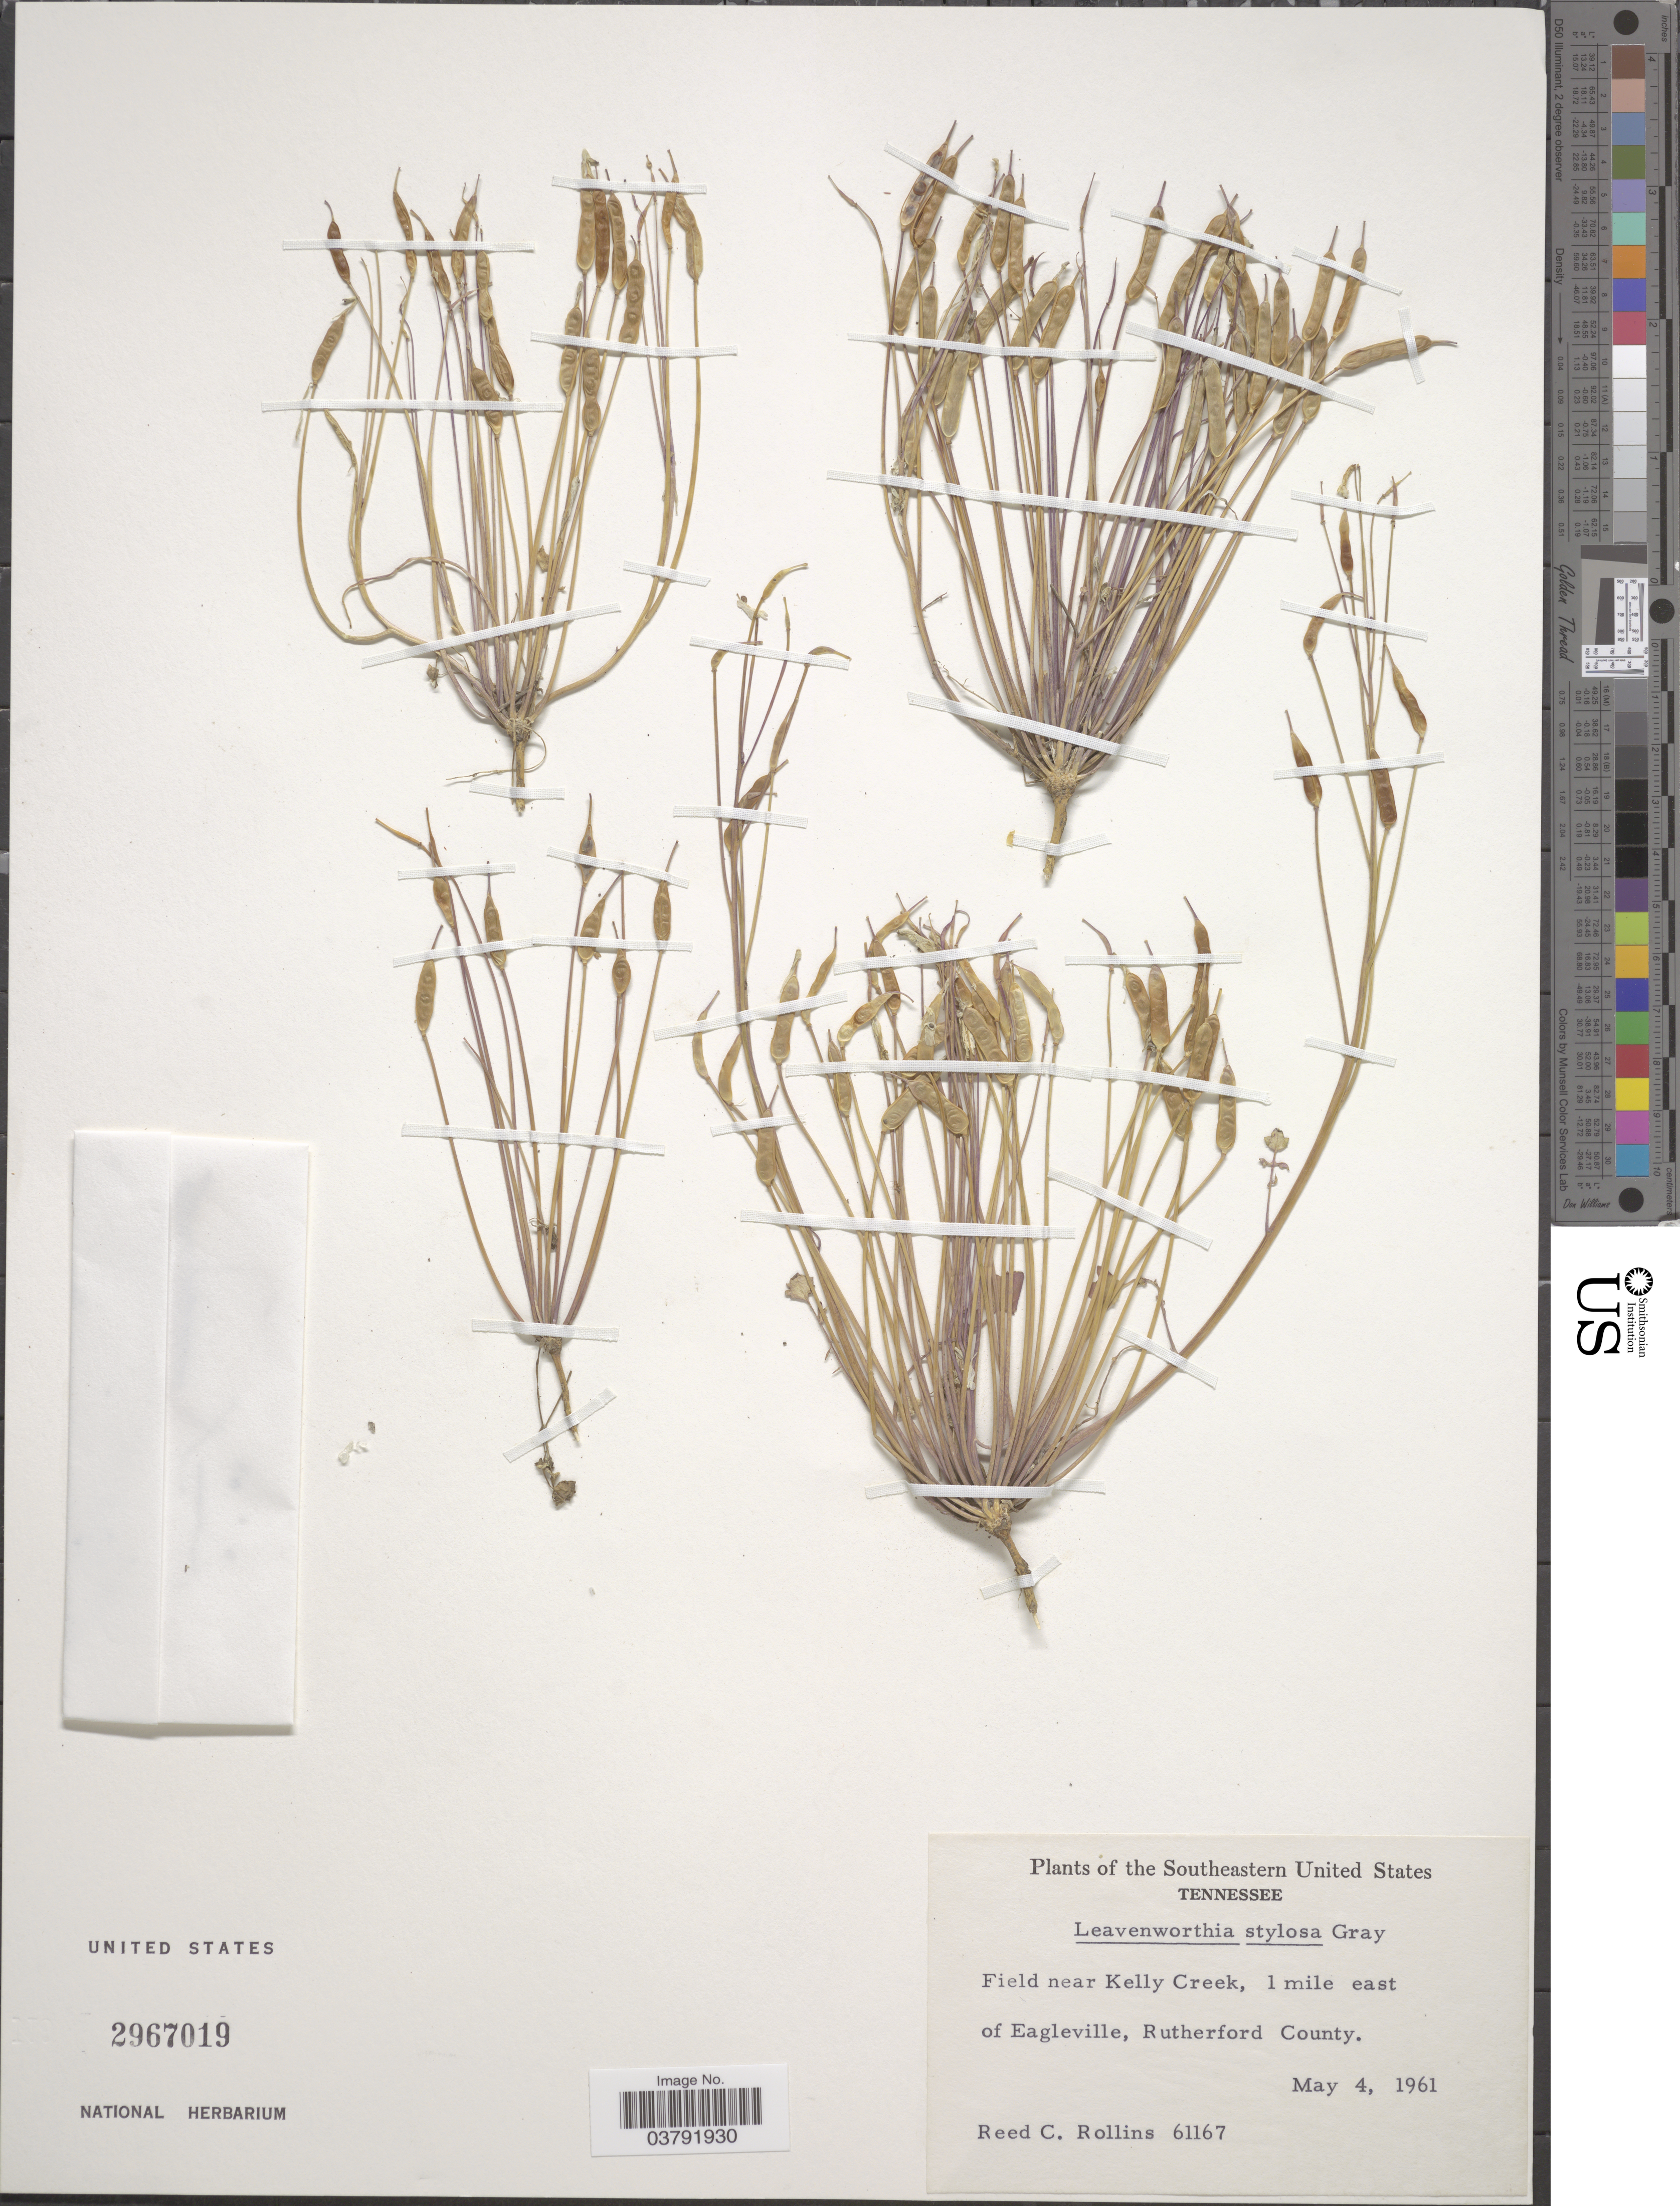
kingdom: Plantae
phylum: Tracheophyta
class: Magnoliopsida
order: Brassicales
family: Brassicaceae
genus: Leavenworthia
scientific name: Leavenworthia stylosa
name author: A. Gray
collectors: R. C. Rollins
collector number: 61167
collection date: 1961-05-04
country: United States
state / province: Tennessee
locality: Southeastern United States. Field near Kelly Creek, 1 mile east of Eagleville, Rutherford County.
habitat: field near creek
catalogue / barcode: US 2967019